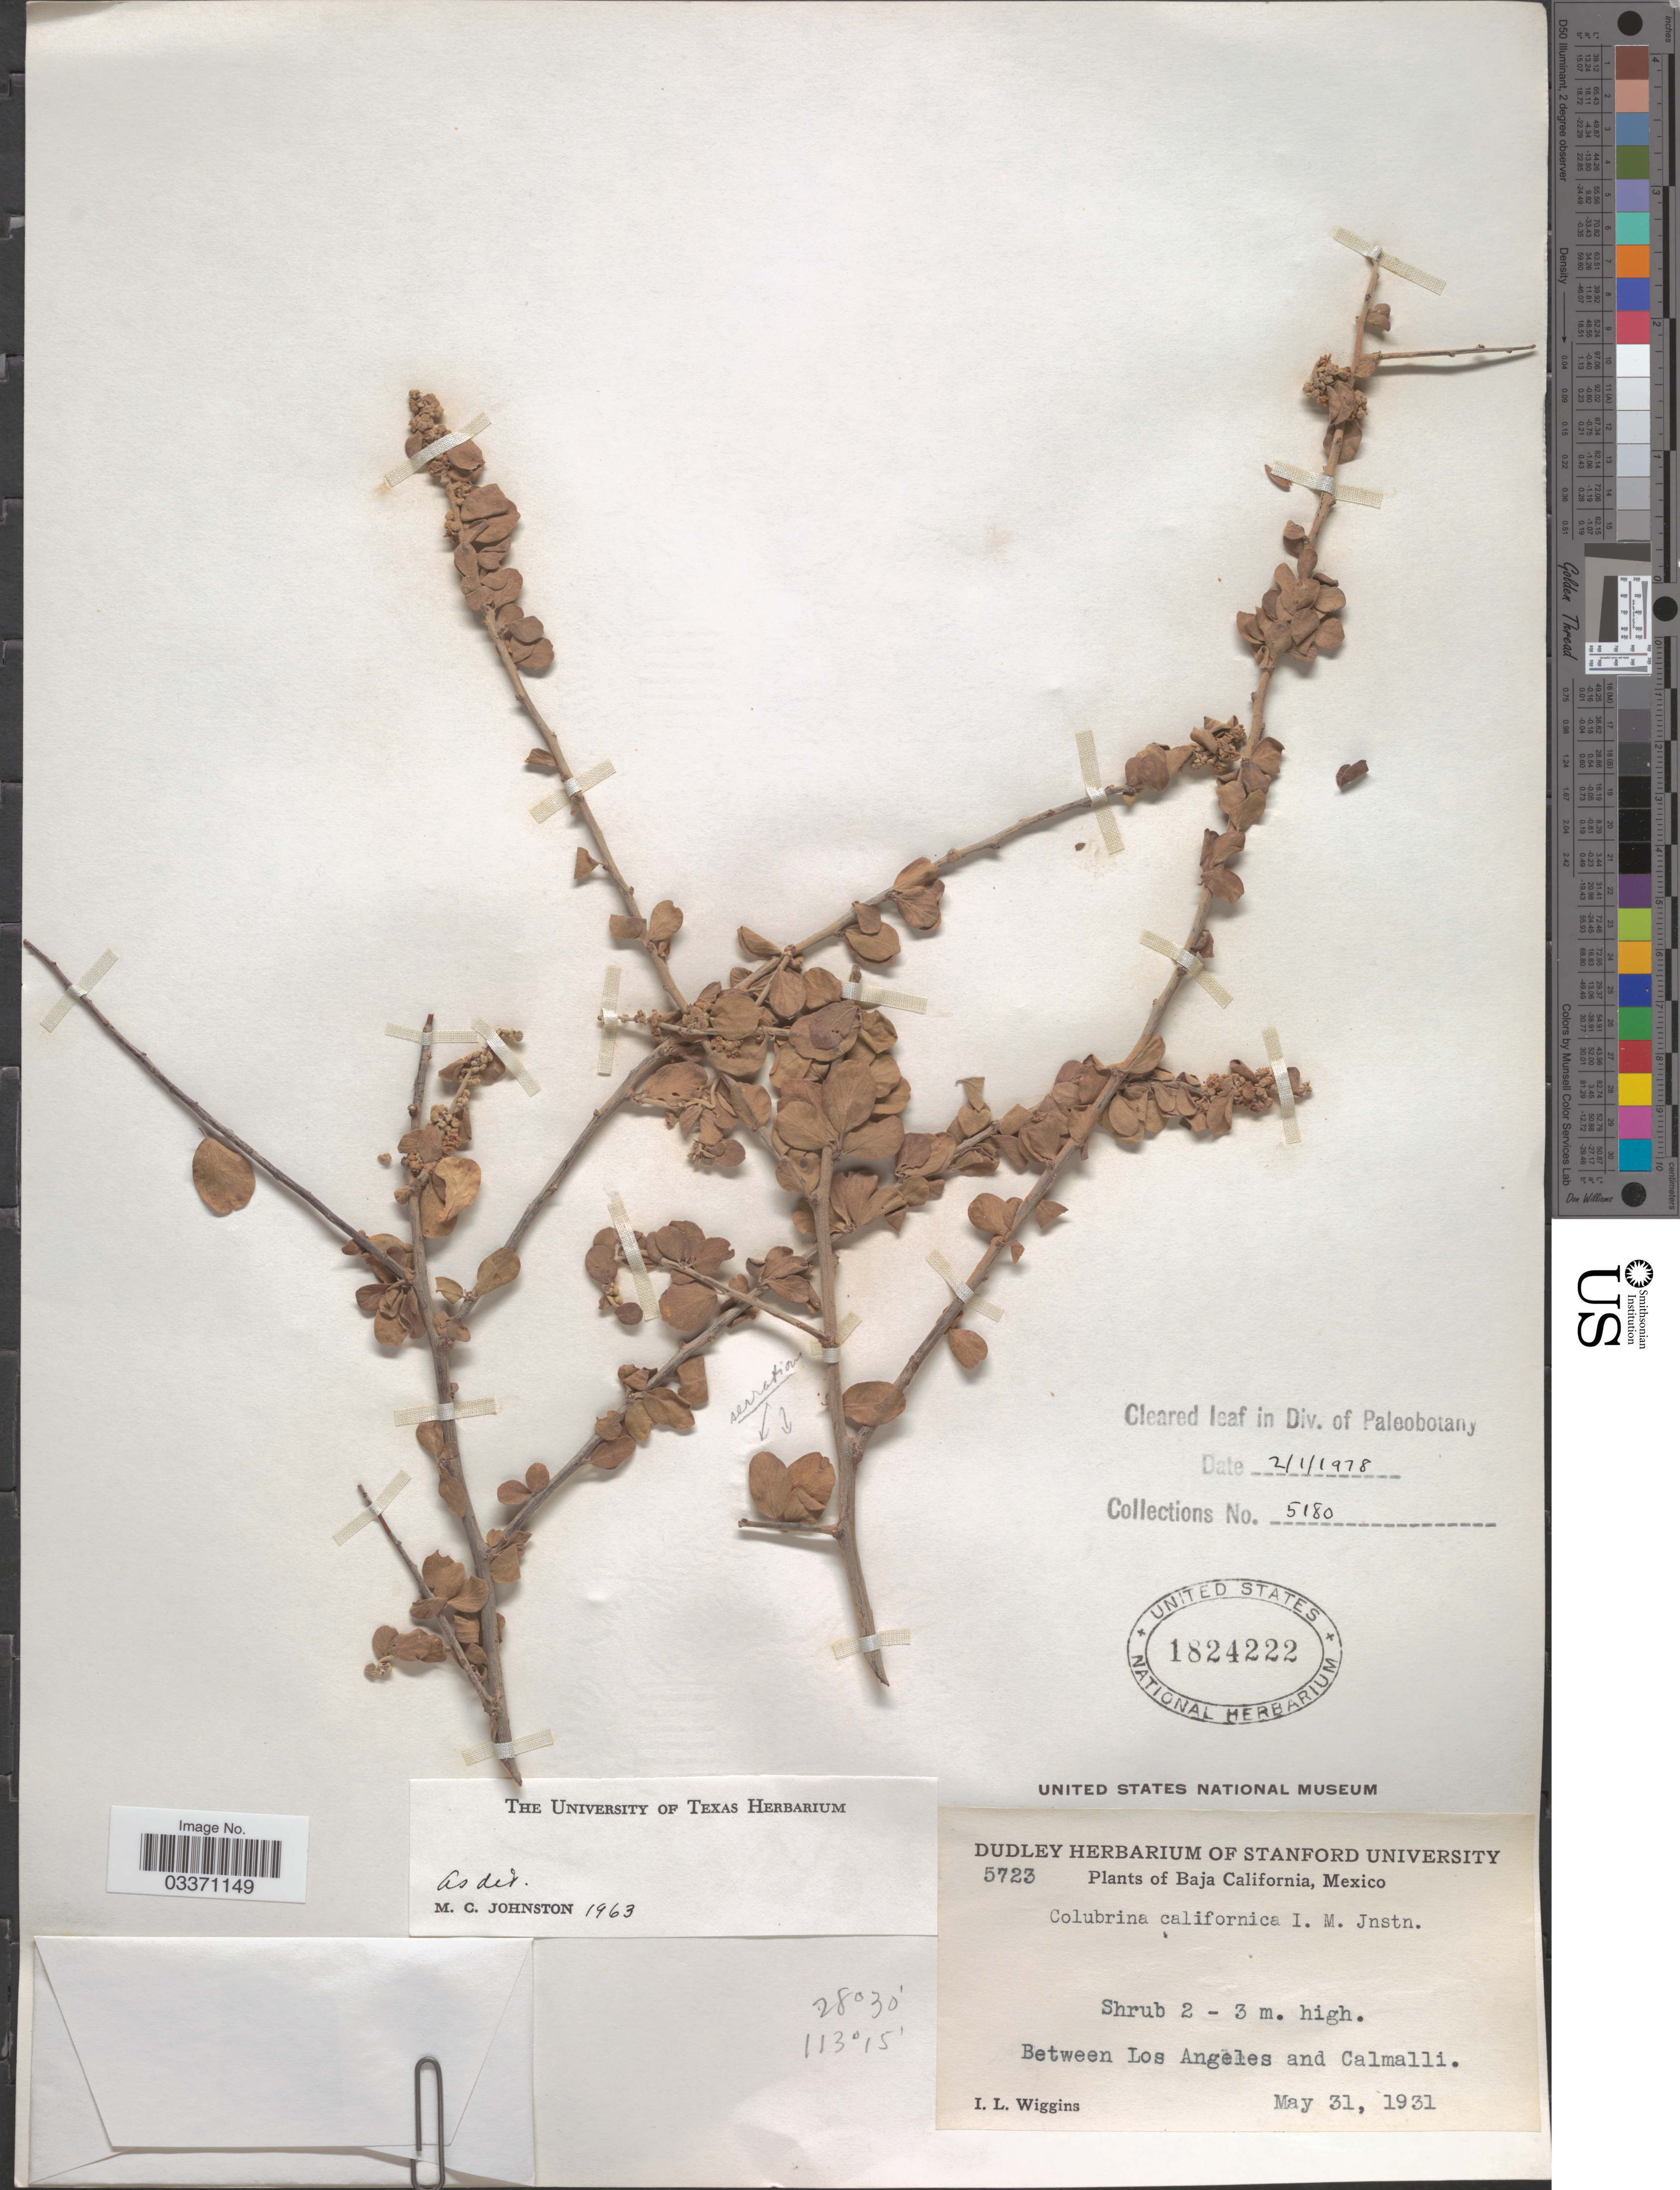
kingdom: Plantae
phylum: Tracheophyta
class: Magnoliopsida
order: Rosales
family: Rhamnaceae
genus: Colubrina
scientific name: Colubrina californica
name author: I.M. Johnst.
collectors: I. L. Wiggins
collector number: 5723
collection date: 1931-05-31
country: Mexico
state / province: Baja California Norte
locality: Between Los Angeles and Calmalli.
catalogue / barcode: US 1824222